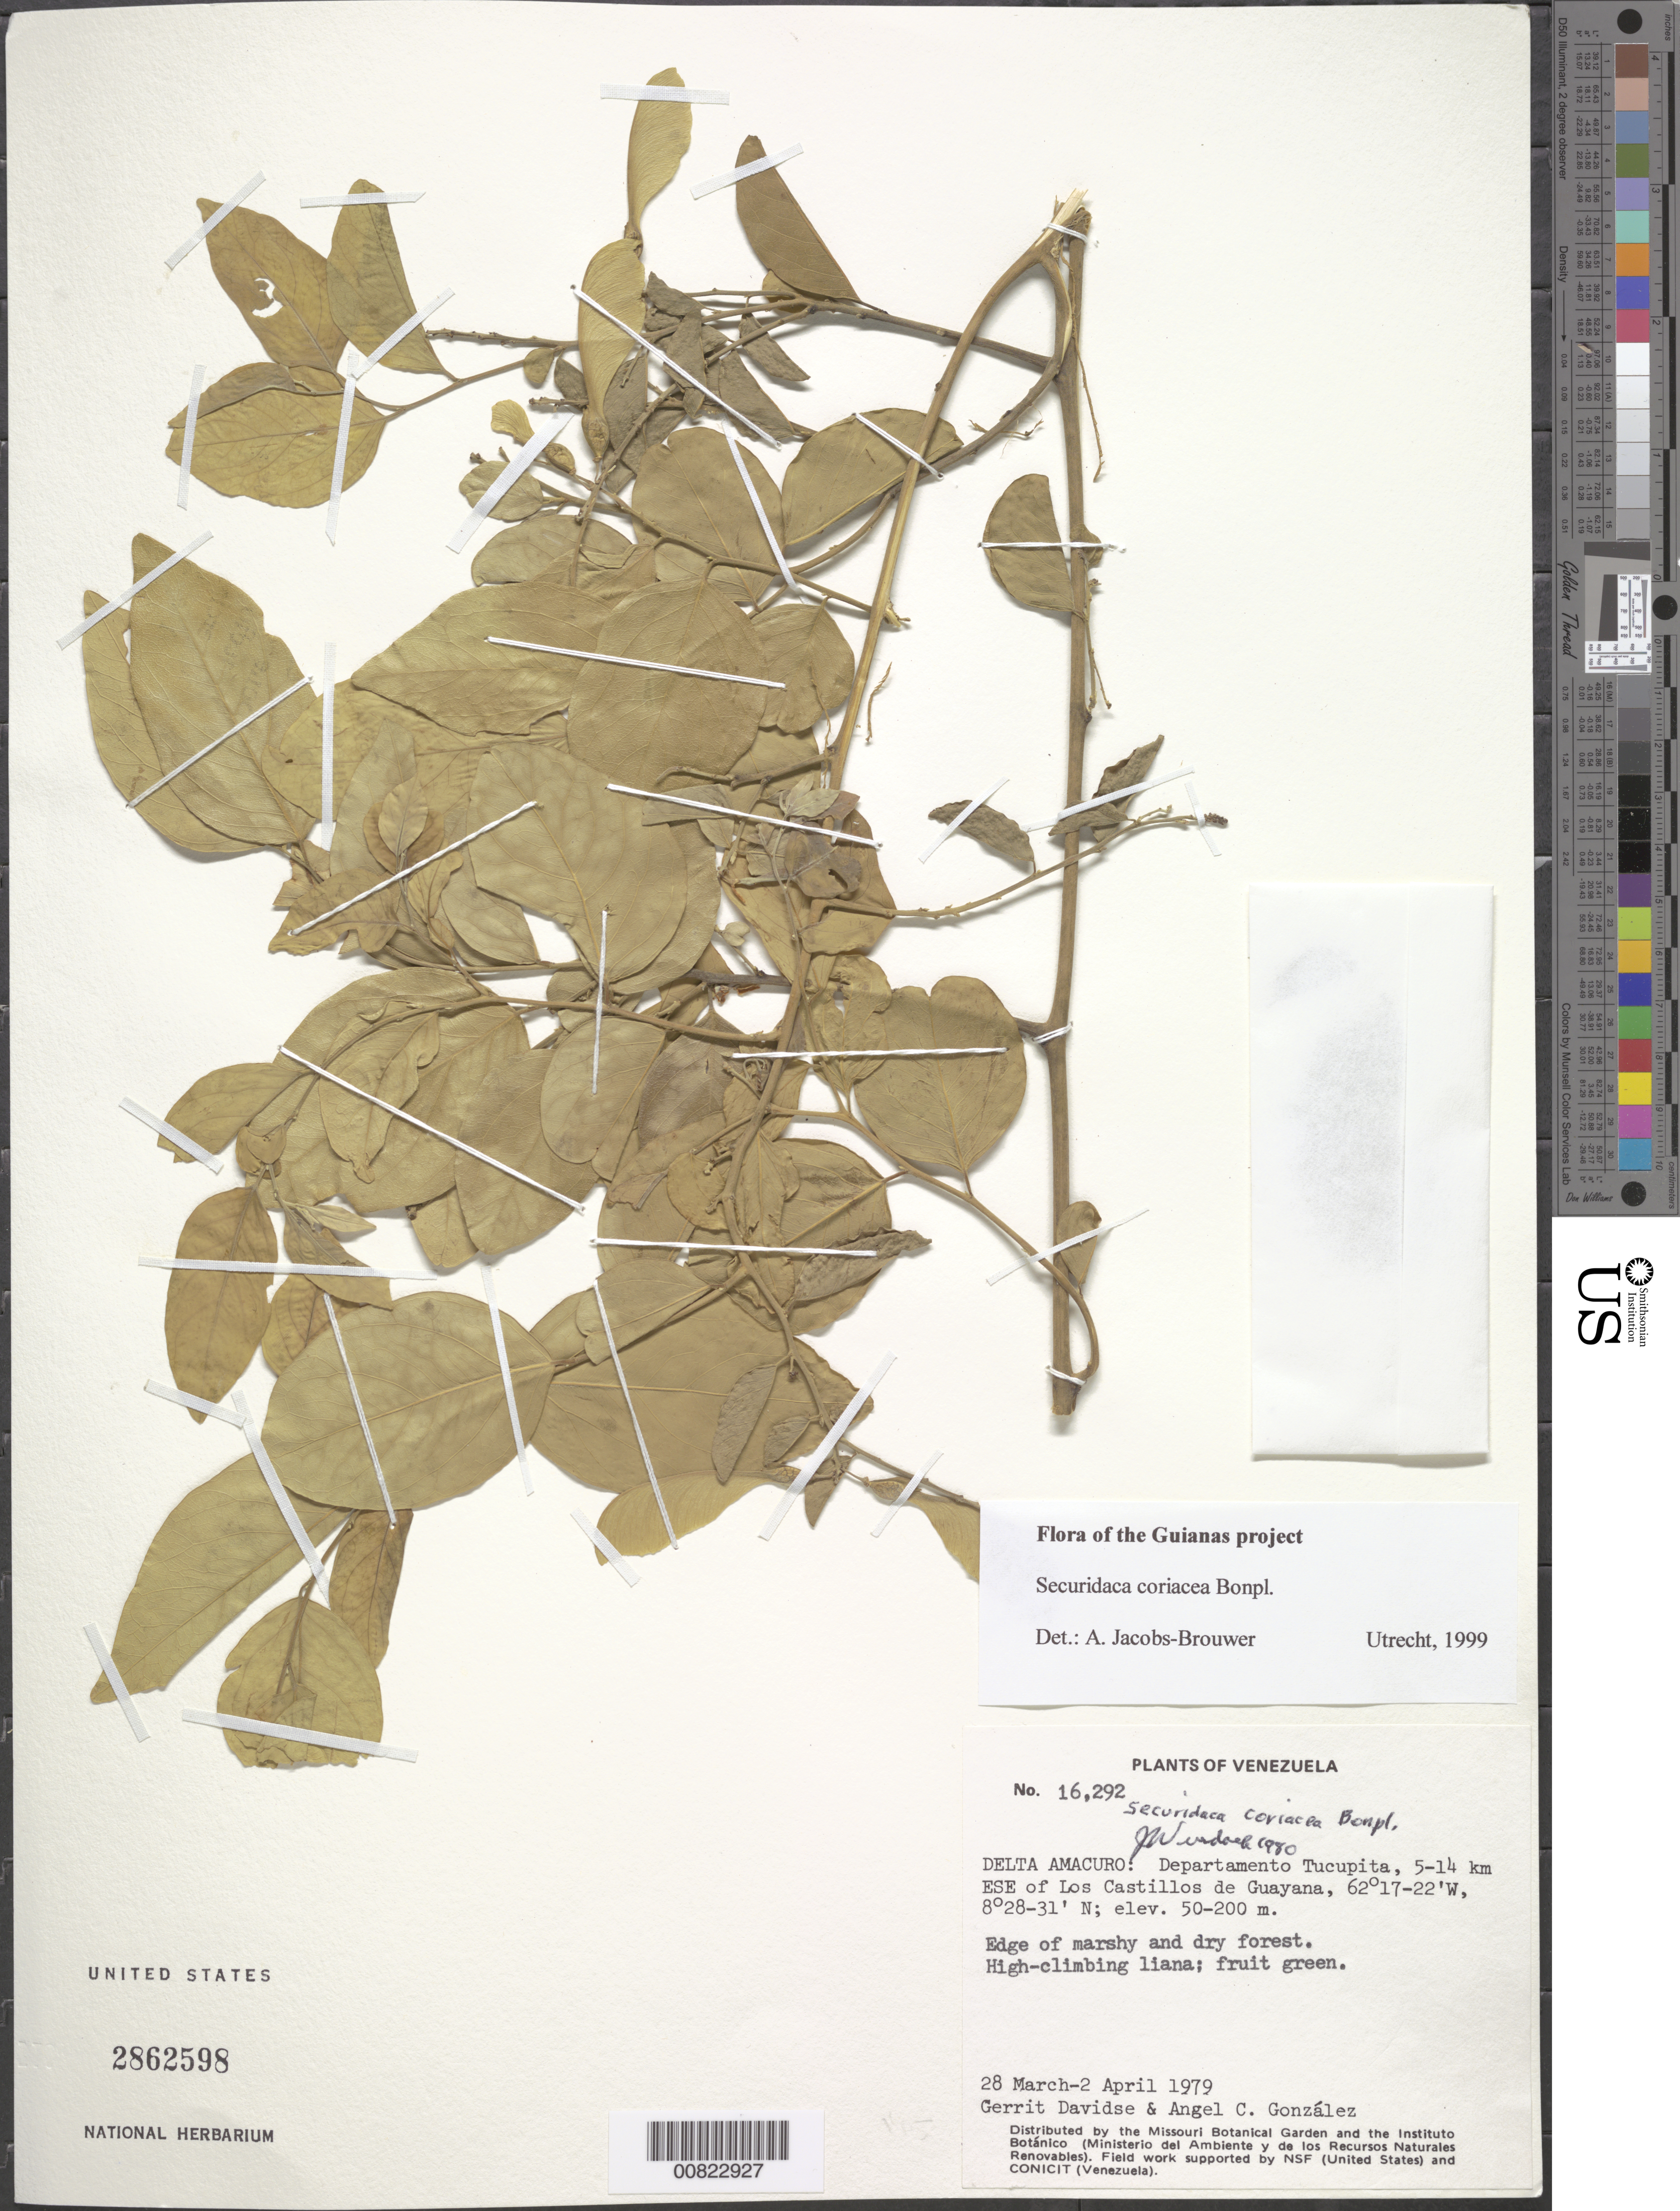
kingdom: Plantae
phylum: Tracheophyta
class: Magnoliopsida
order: Fabales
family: Polygalaceae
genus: Securidaca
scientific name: Securidaca coriacea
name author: Bonpl. ex Steud.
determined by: Jacobs-Brouwer, A.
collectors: G. Davidse & A. C. González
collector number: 16292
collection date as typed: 28-Mar-79 to 2-Apr-79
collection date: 1979-03-28/1979-04-02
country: Venezuela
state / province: Delta Amacuro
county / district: Tucupita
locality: Los Castillos de Guayana, 5-14 km ESE of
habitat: Edge of marshy and dry forest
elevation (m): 50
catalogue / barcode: US 2862598